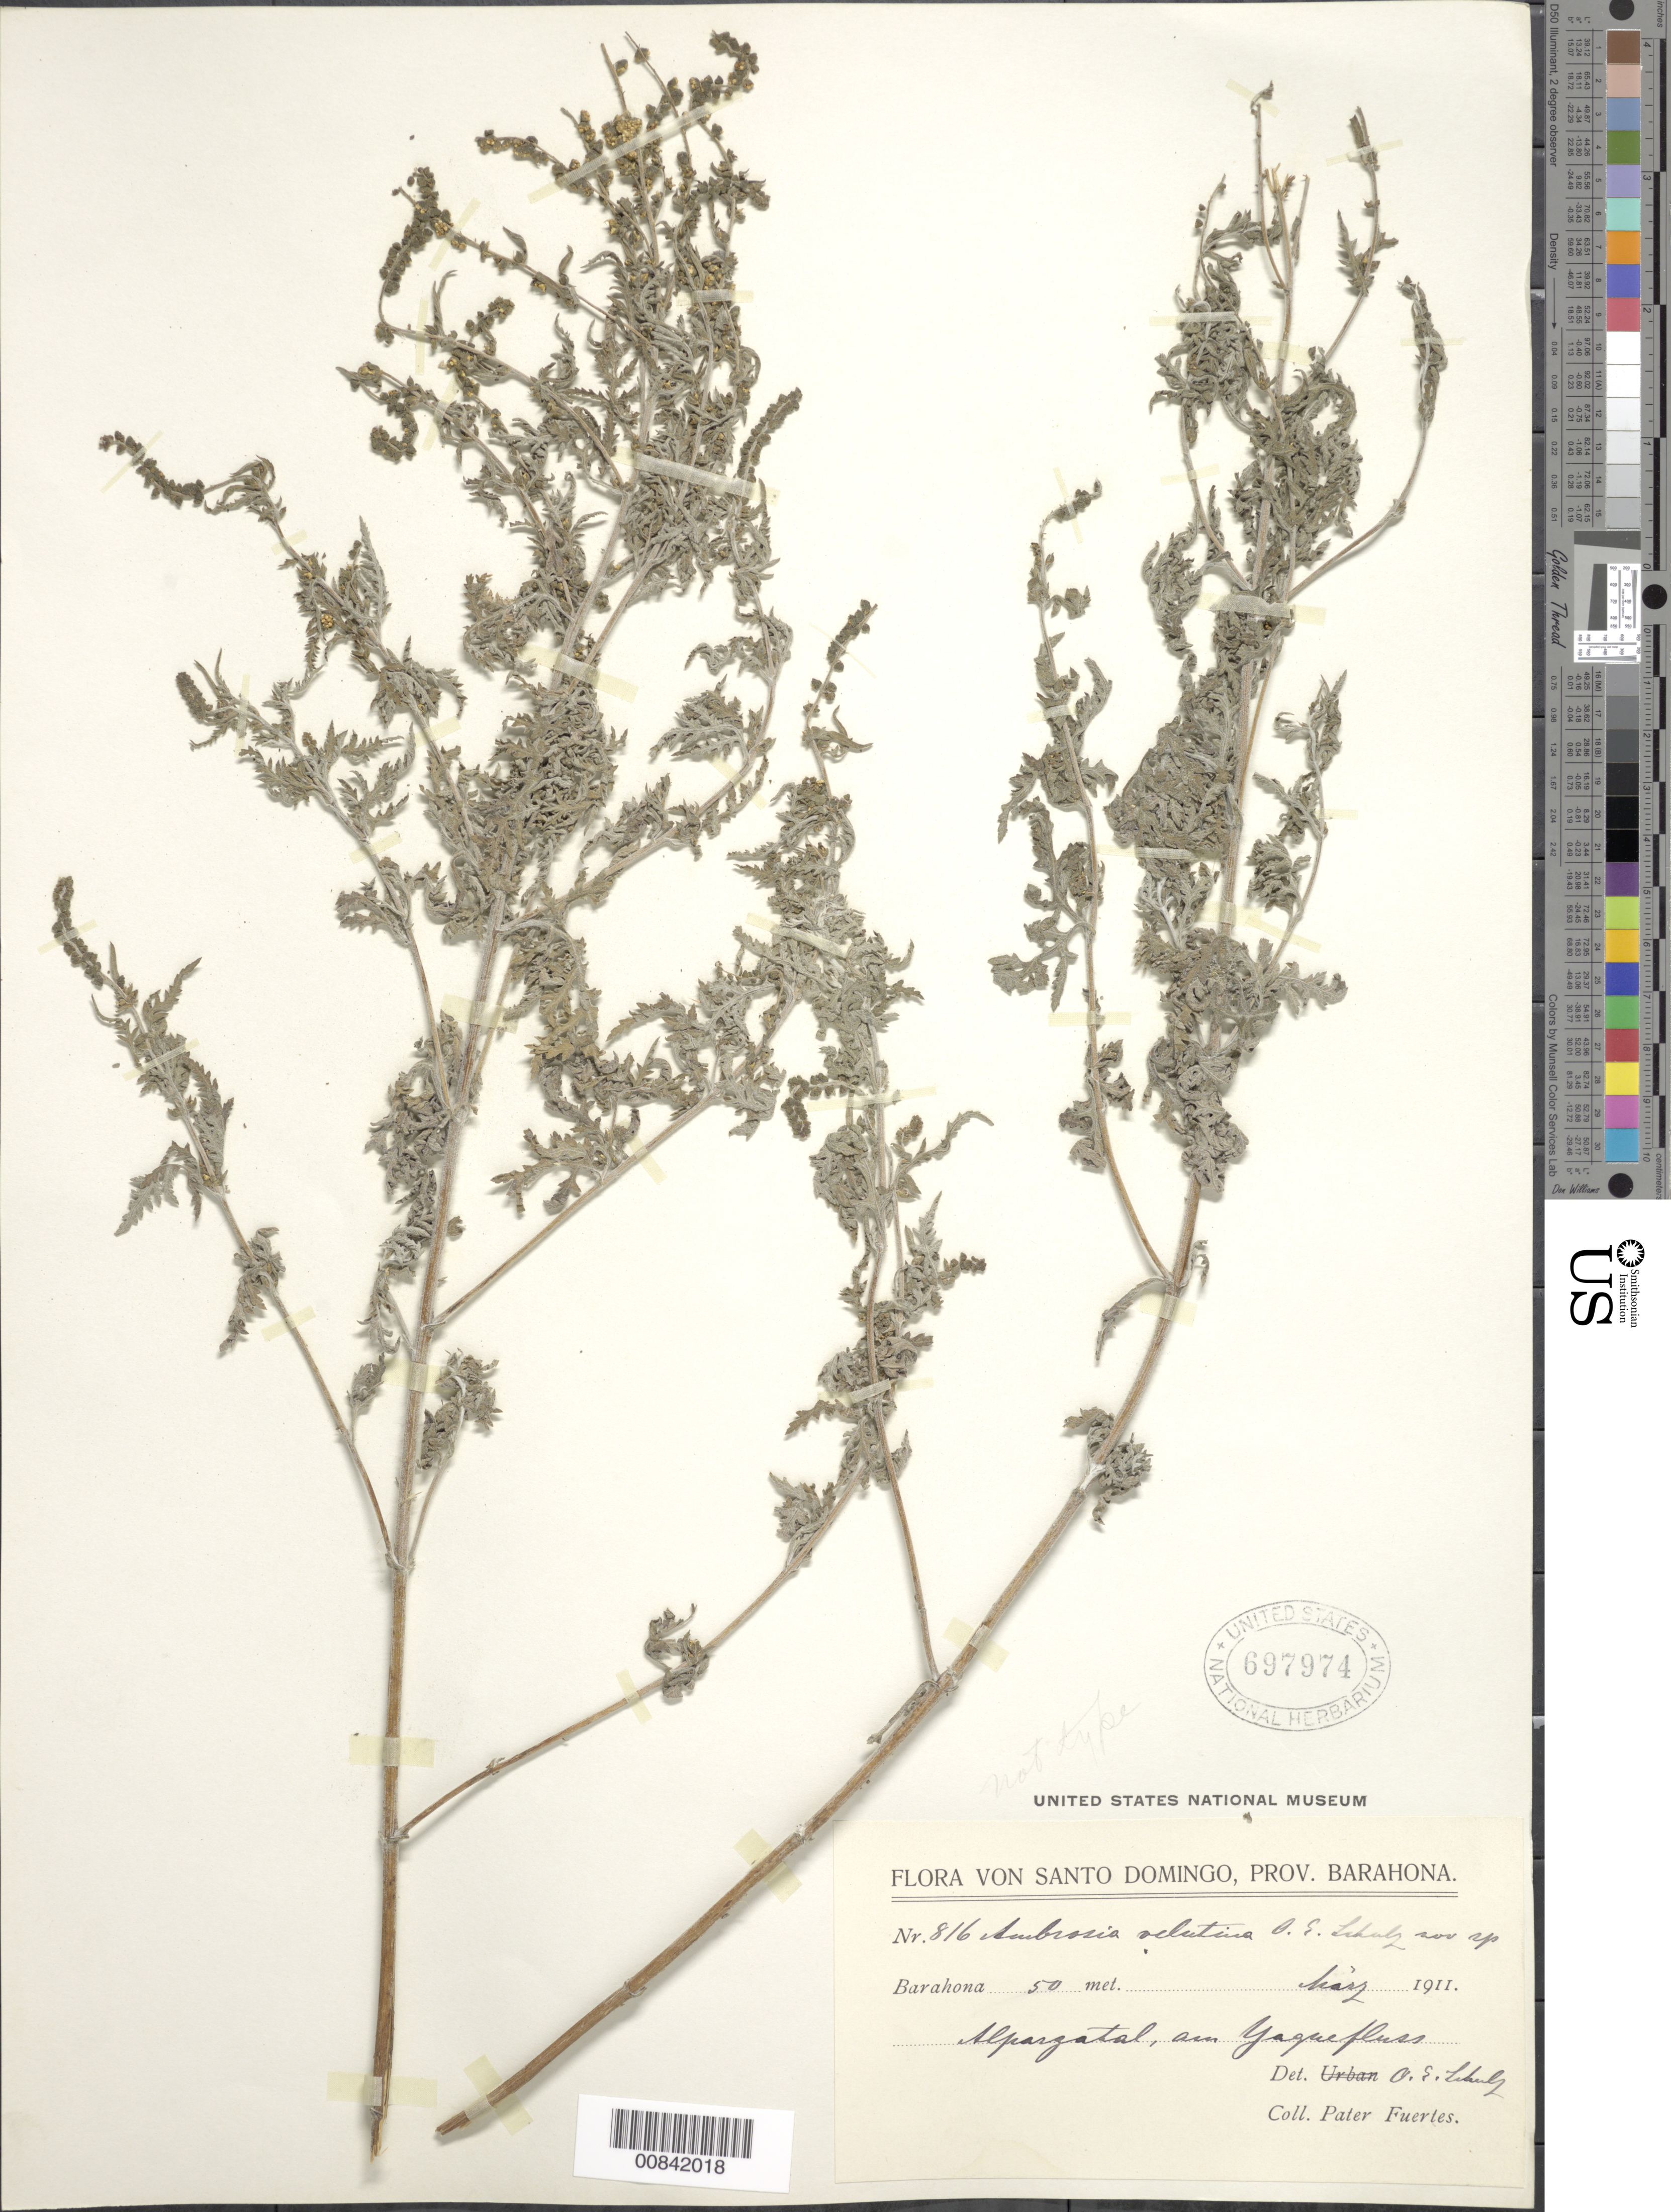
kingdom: Plantae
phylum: Tracheophyta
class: Magnoliopsida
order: Asterales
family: Asteraceae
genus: Ambrosia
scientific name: Ambrosia velutina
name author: O.E. Schulz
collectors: M. D. Fuertes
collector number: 816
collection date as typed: May 1911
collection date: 1911-05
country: Dominican Republic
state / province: Barahona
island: Hispaniola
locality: "Alpargatal in Yaguefluss"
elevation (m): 50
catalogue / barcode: US 697974